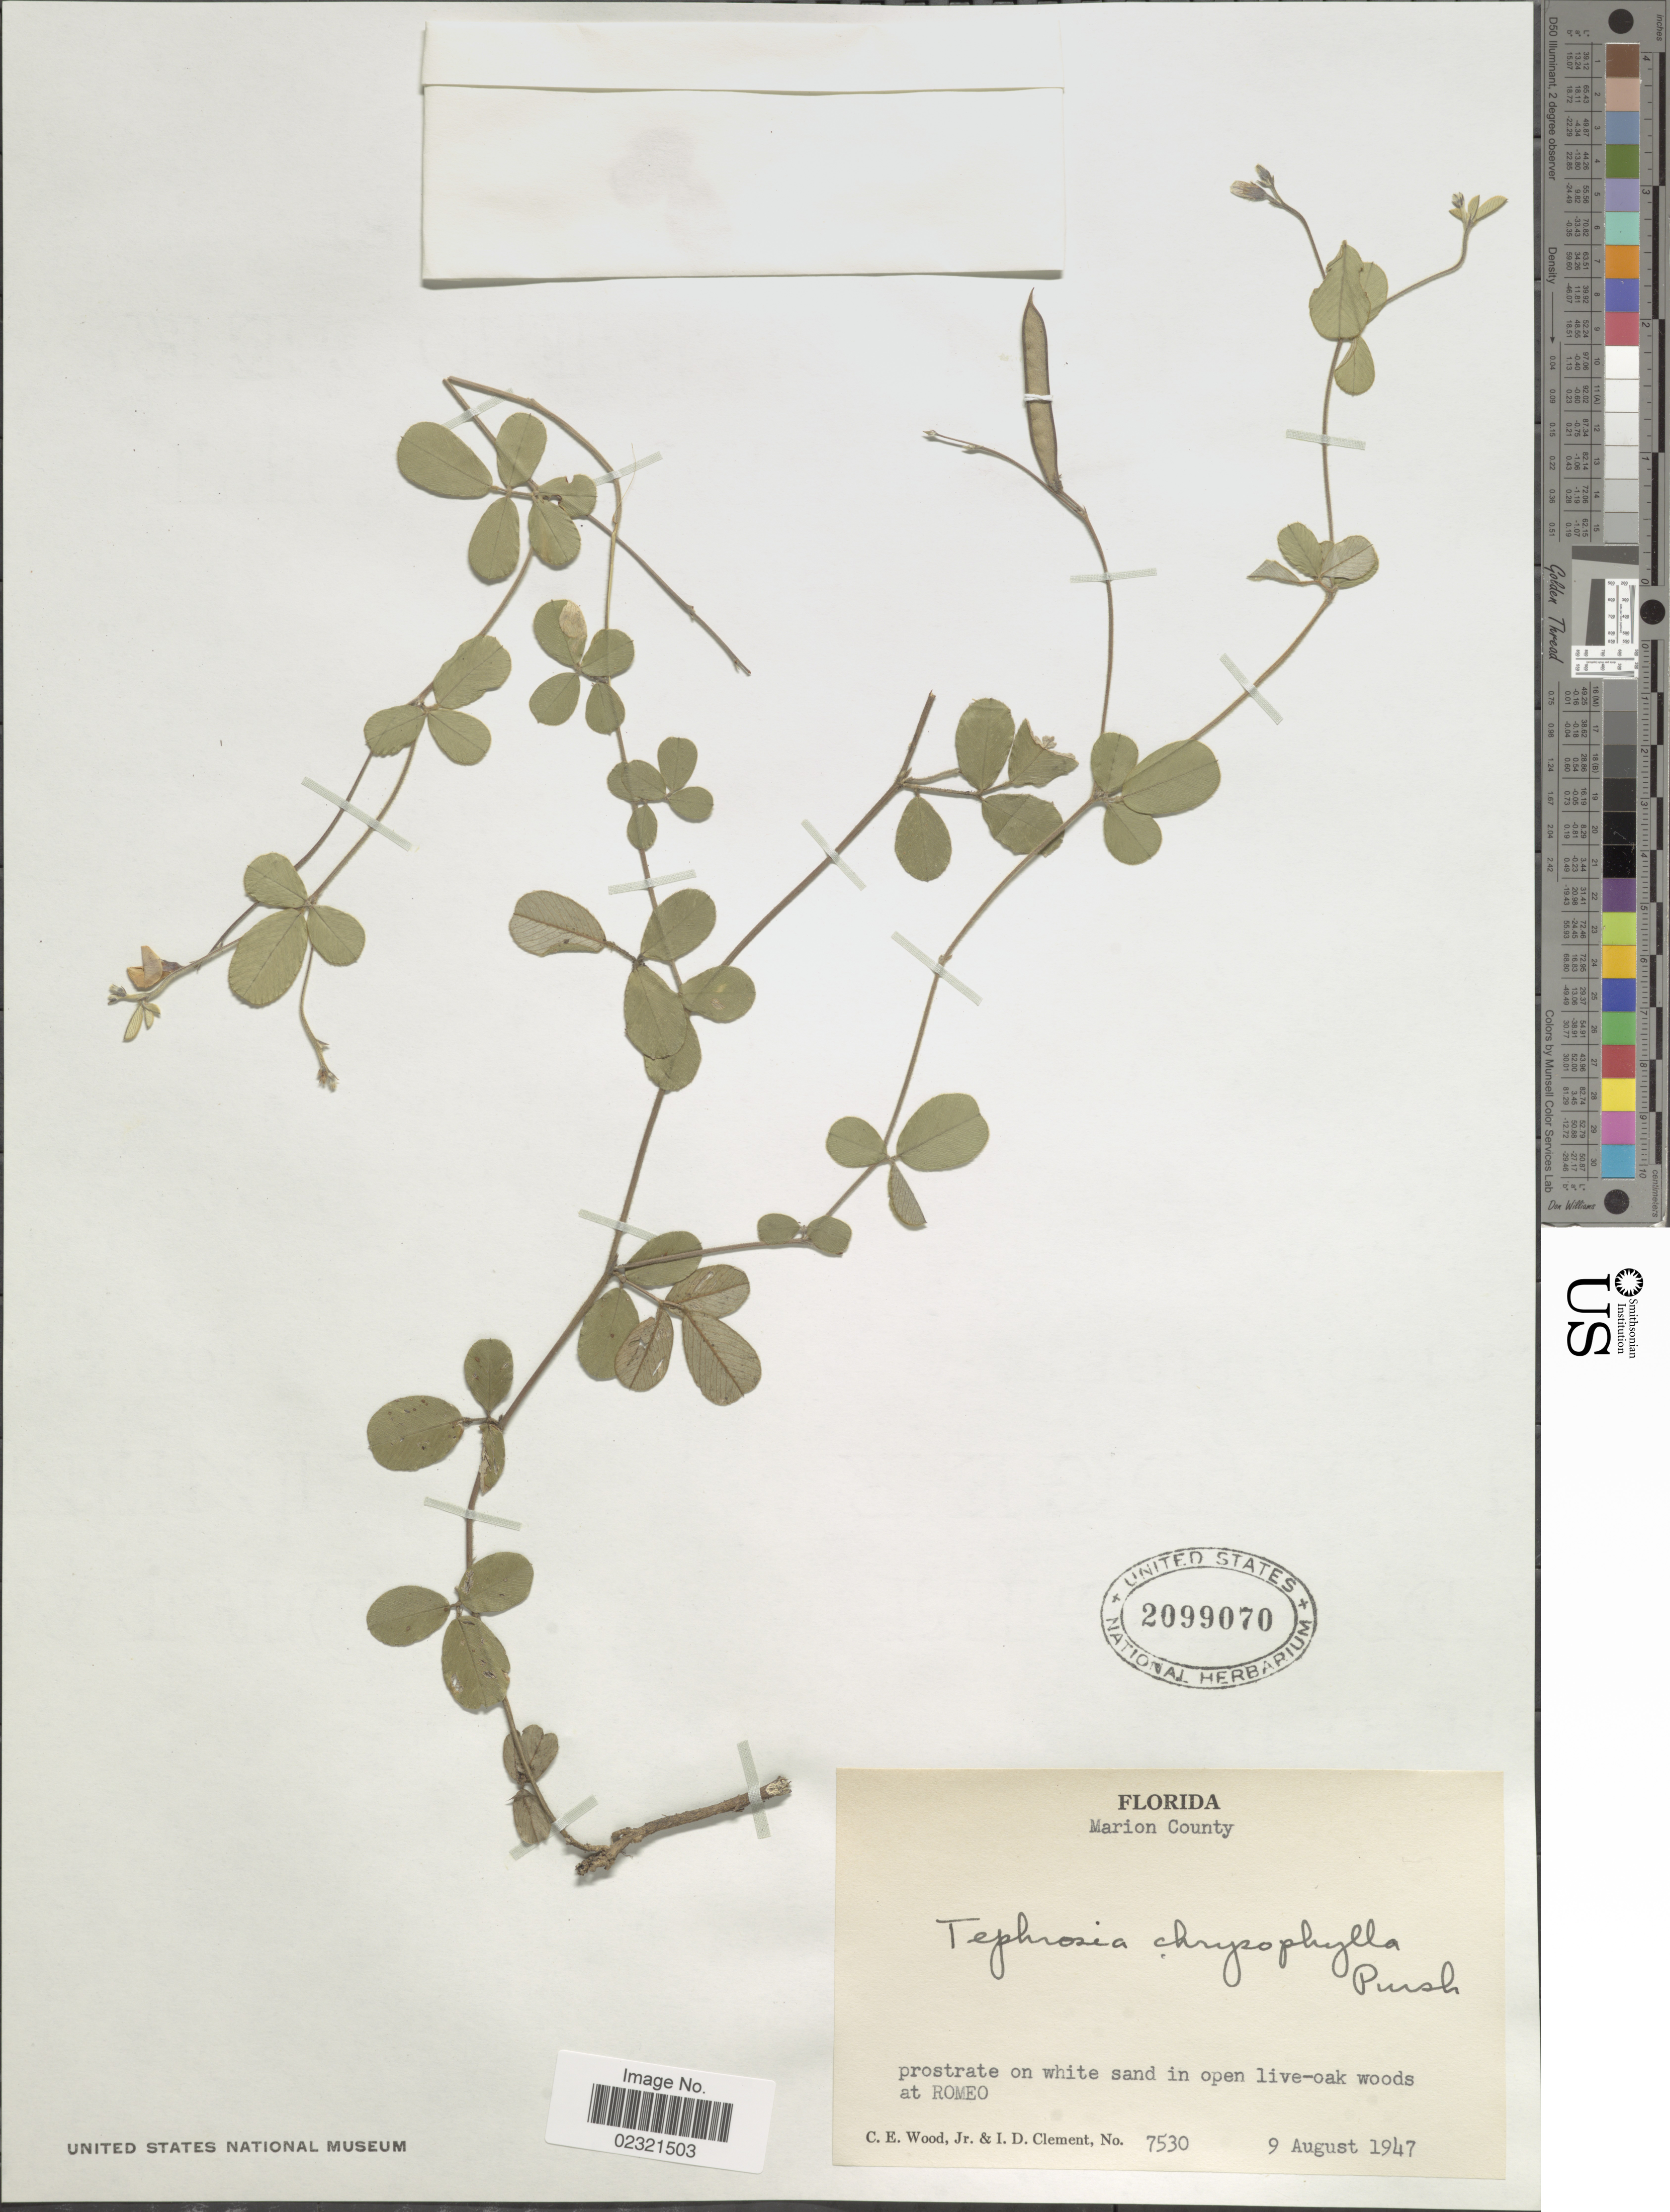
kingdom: Plantae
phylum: Tracheophyta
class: Magnoliopsida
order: Fabales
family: Fabaceae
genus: Tephrosia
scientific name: Tephrosia chrysophylla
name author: Pursh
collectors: C. Wood & I. Clement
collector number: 7530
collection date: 1947-08-09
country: United States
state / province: Florida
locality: Marion County. Prostrate on white sand in open live-oak woods at Romeo.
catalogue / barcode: US 2099070